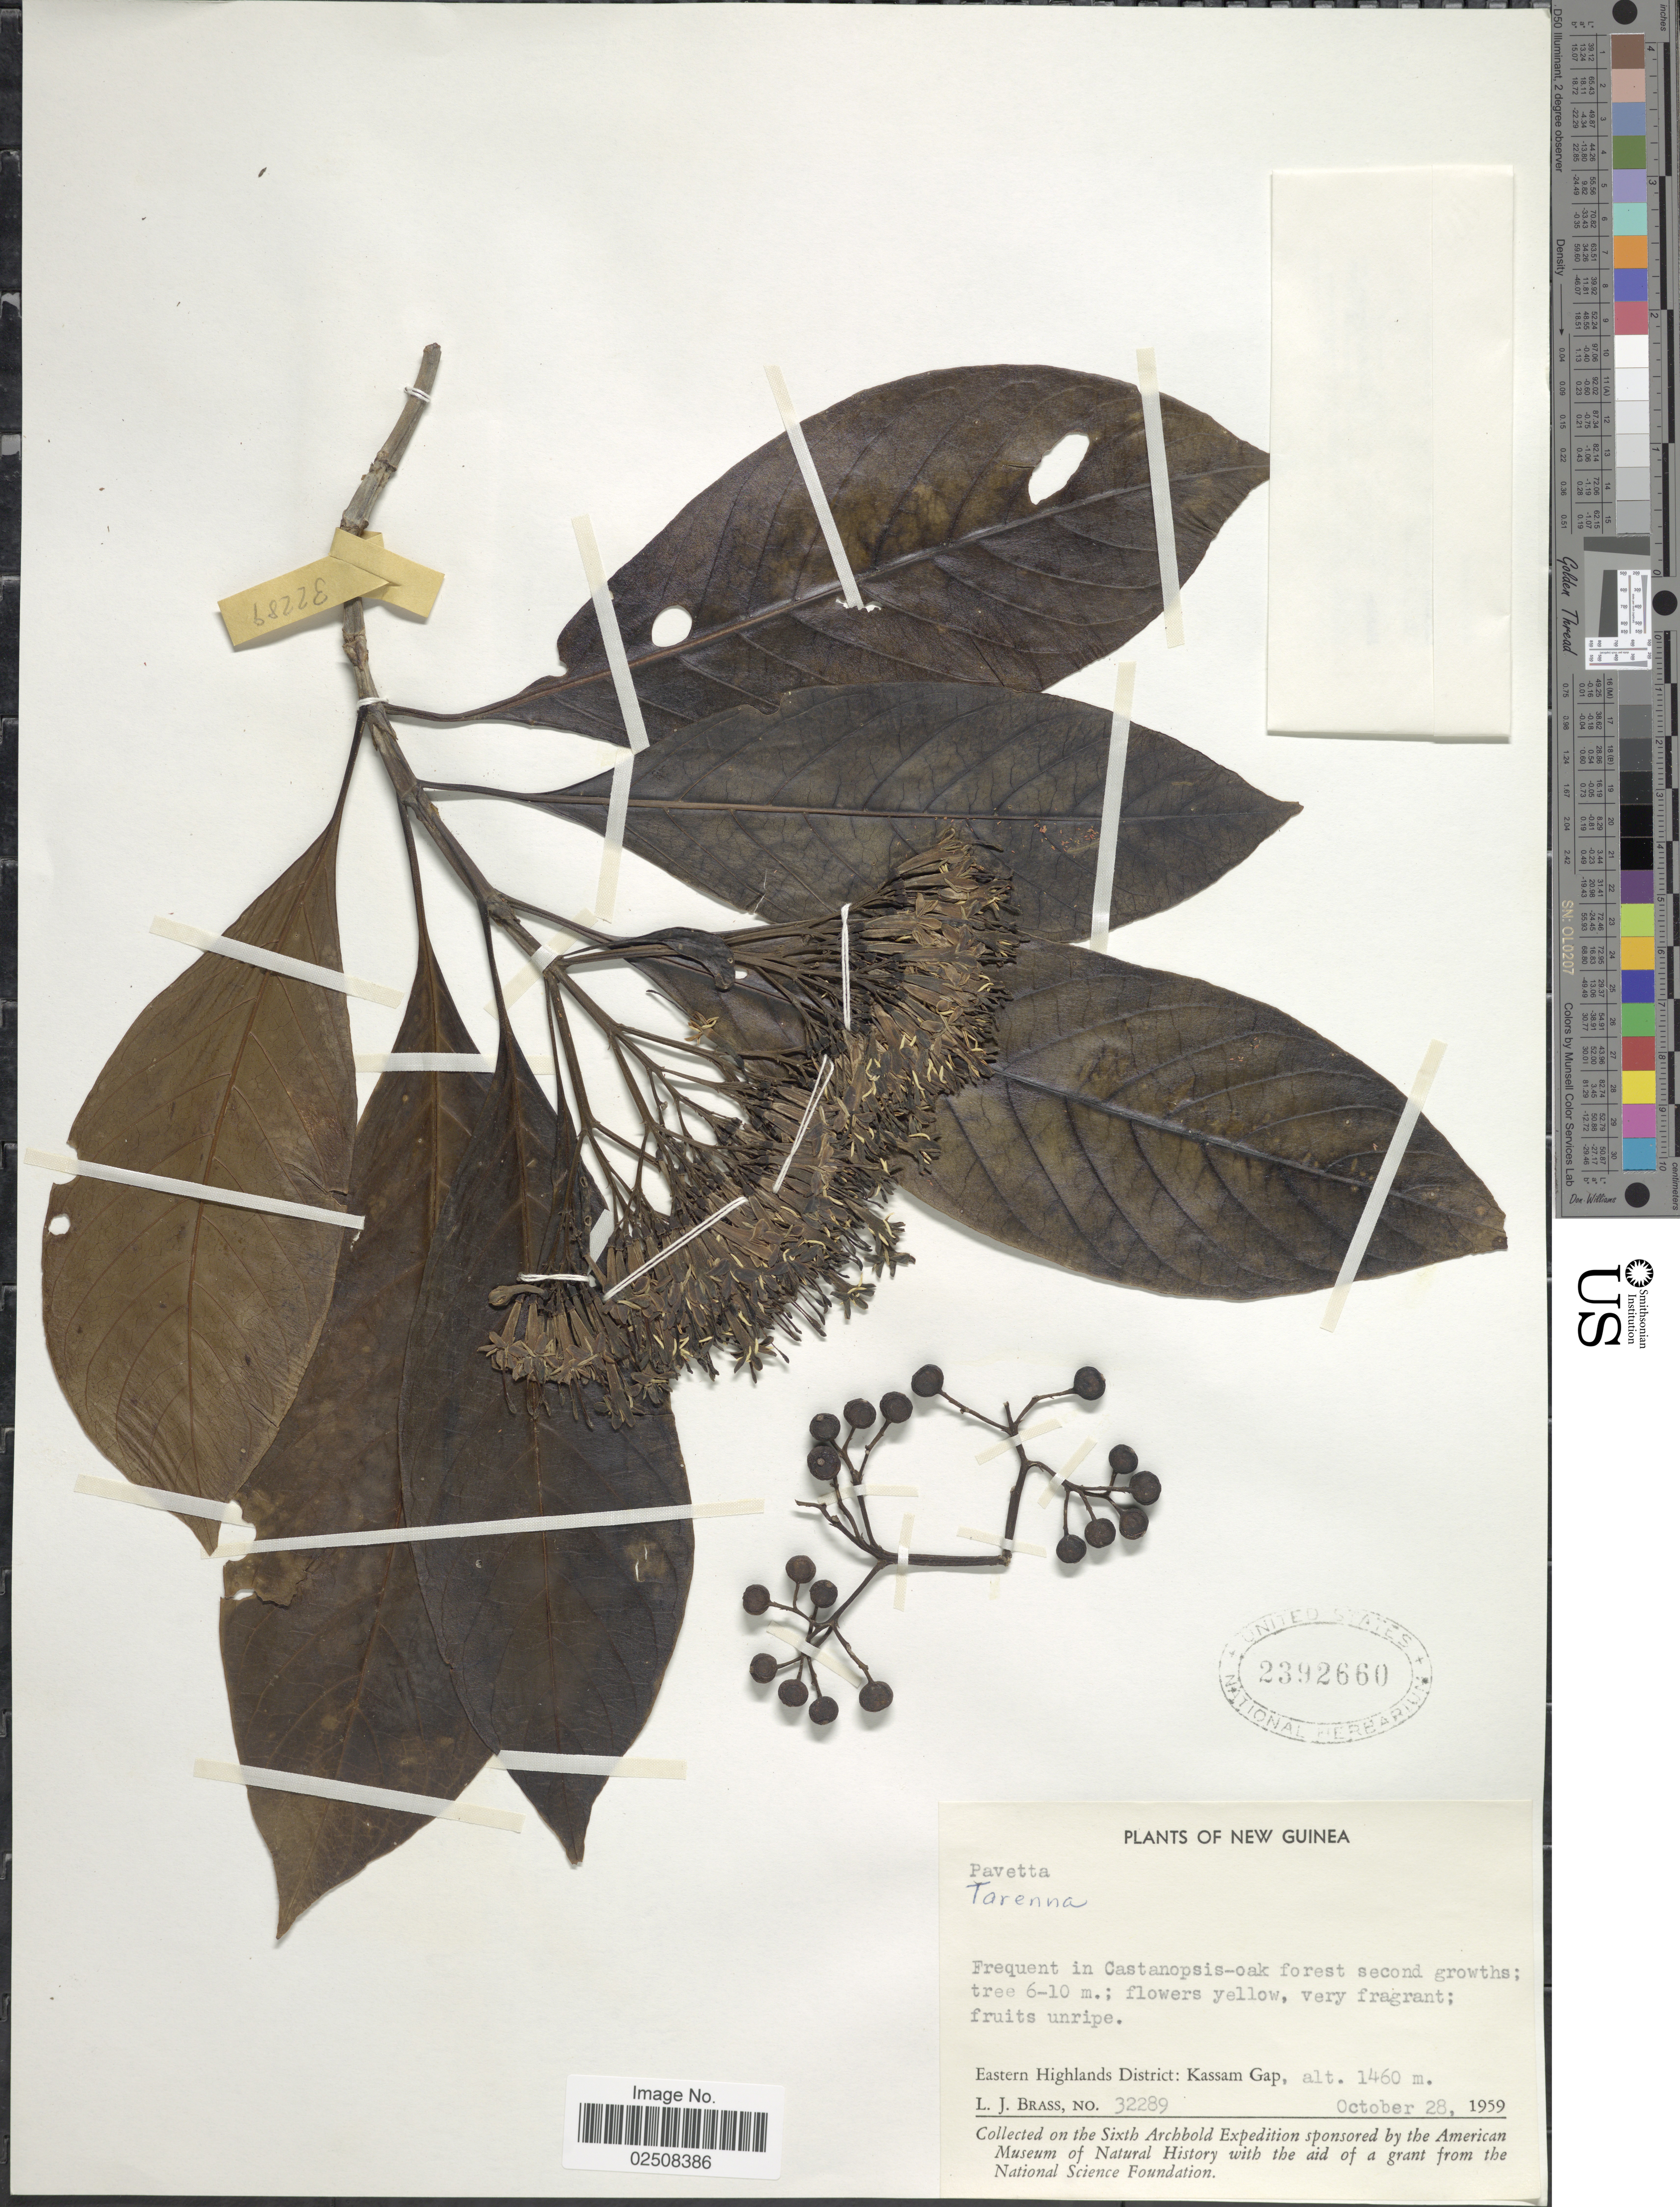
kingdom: Plantae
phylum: Tracheophyta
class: Magnoliopsida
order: Gentianales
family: Rubiaceae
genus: Pavetta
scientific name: Pavetta sp.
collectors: L. J. Brass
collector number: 32289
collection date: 1959-10-28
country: Papua New Guinea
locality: New Guinea, Frequent in Castanopsis-oak forest second growths; Eastern Highlands District: Kassam Gap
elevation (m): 1460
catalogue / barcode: US 2392660